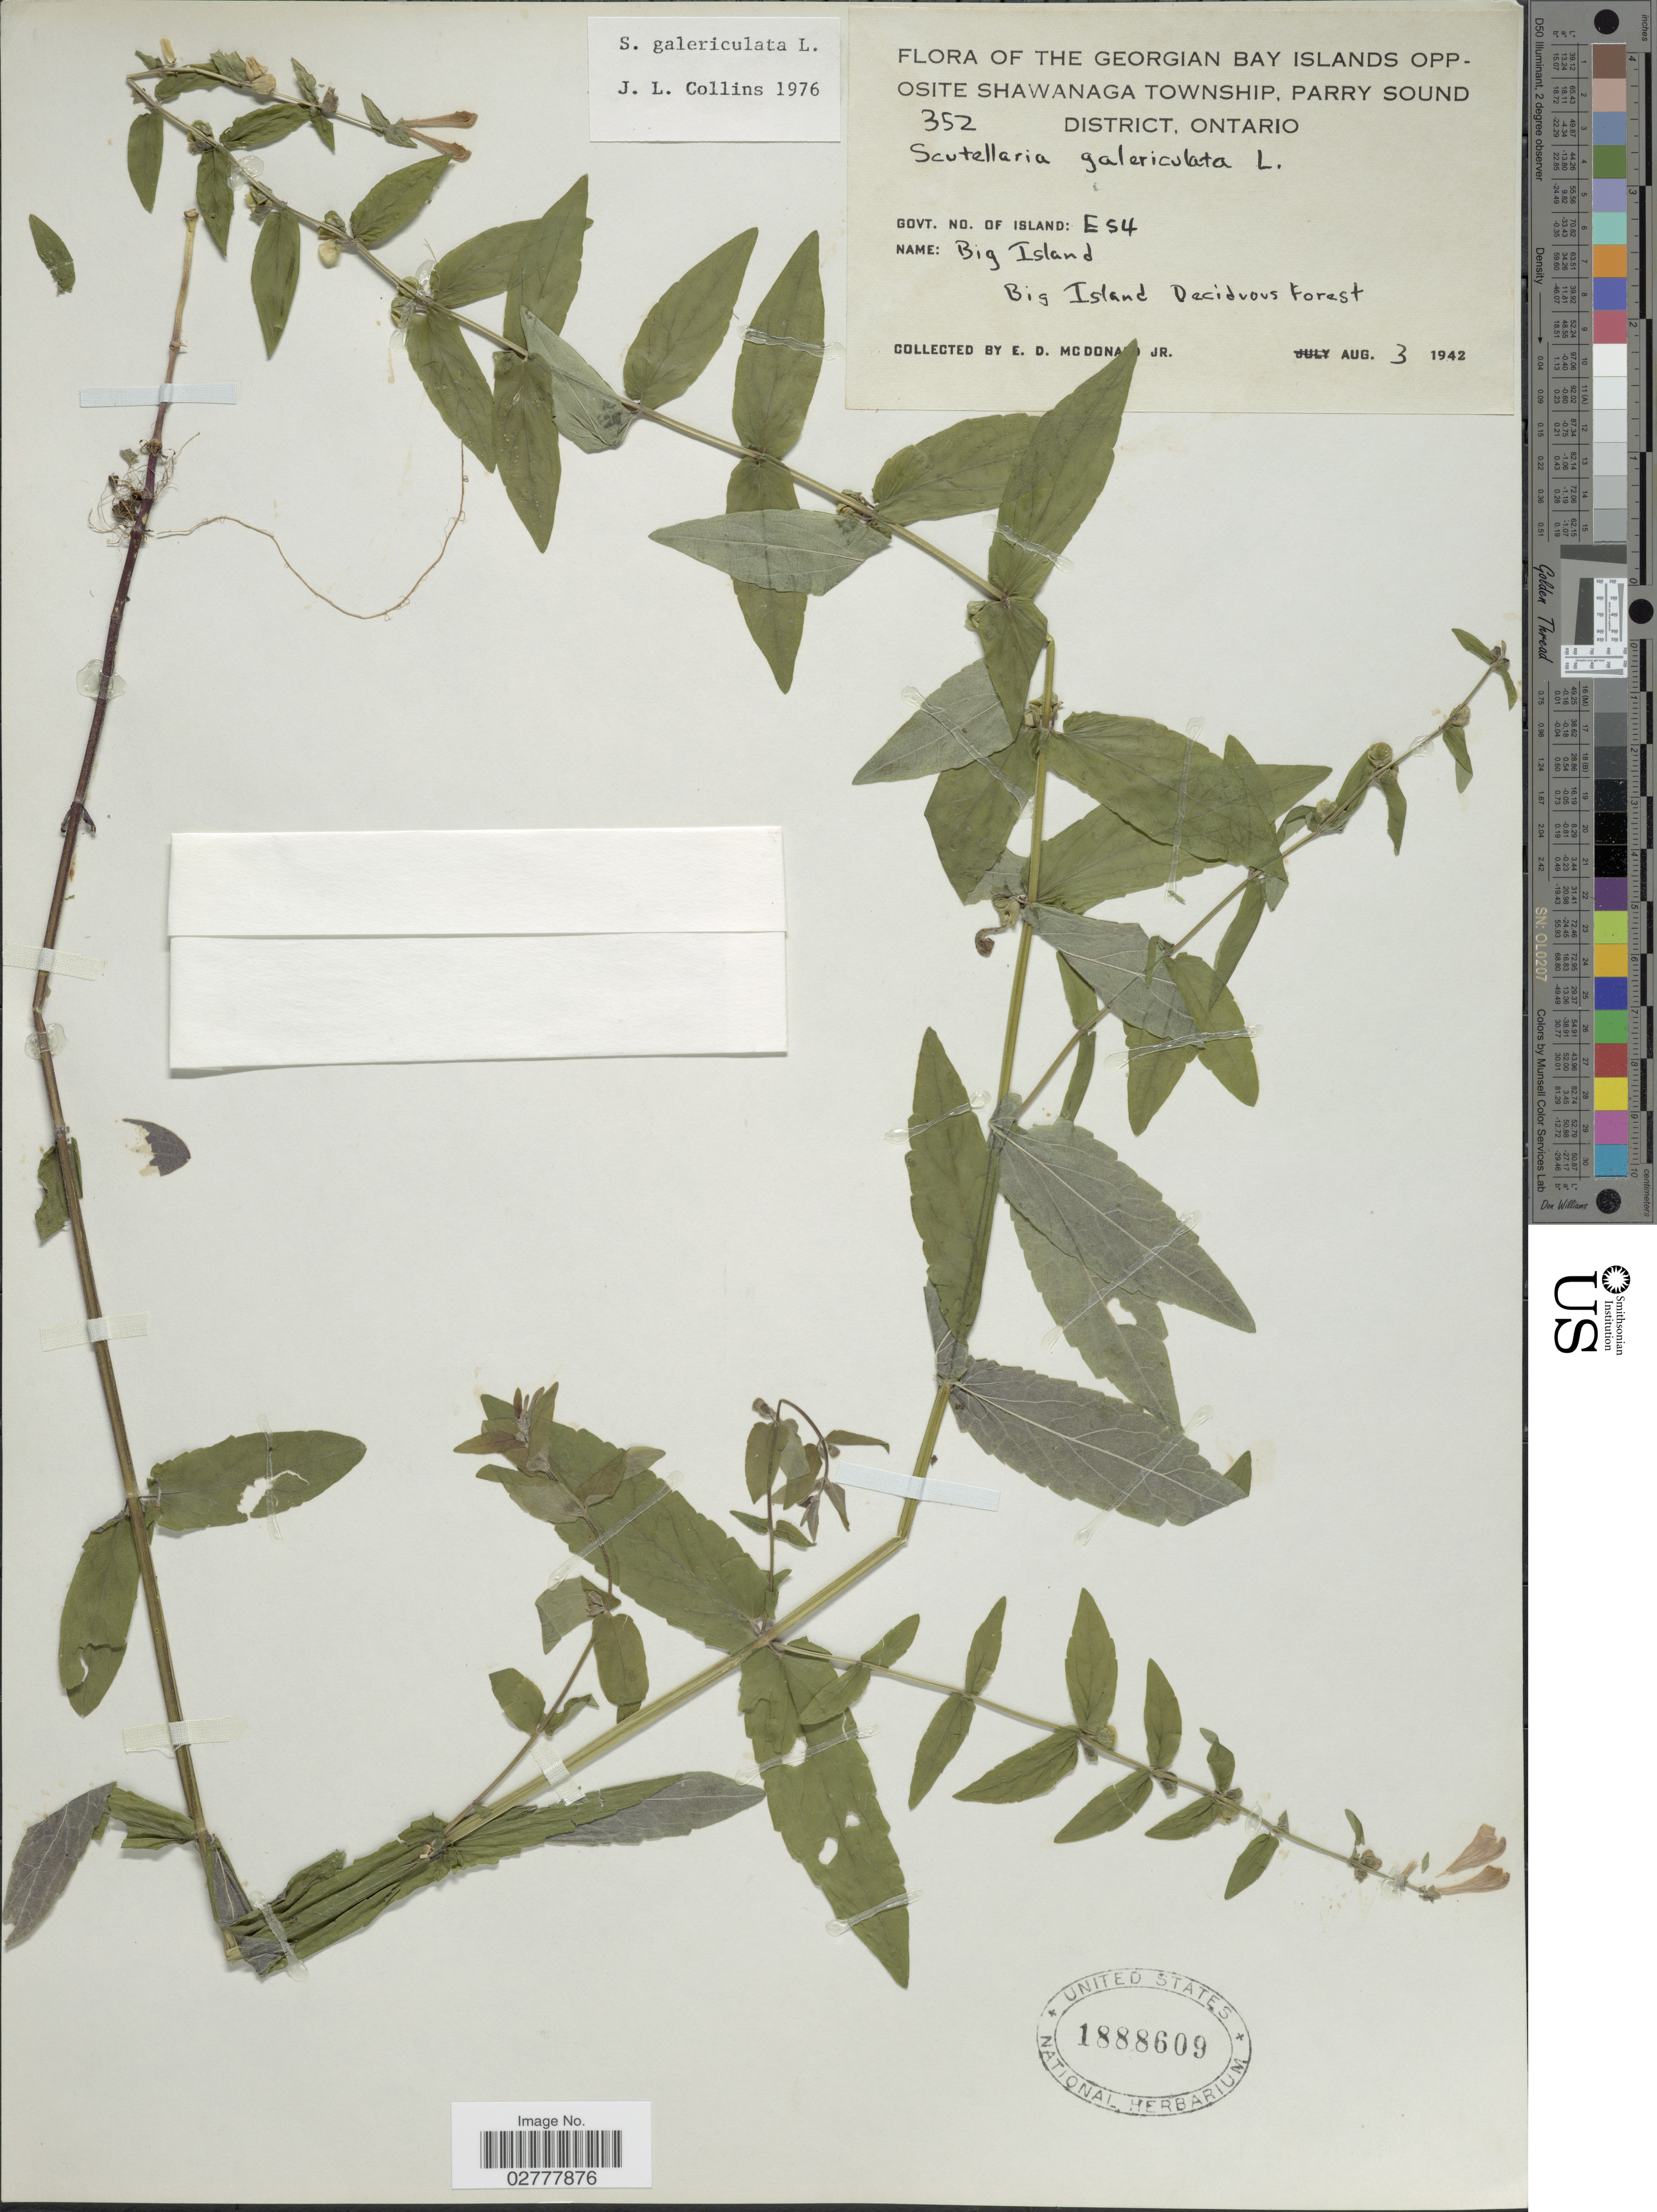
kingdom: Plantae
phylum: Tracheophyta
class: Magnoliopsida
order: Lamiales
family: Lamiaceae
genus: Scutellaria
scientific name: Scutellaria galericulata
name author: L.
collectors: E. D. McDonald Jr.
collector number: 352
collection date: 1942-08-03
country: Canada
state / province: Ontario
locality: Georgian Bay Islands opposite Shawanaga Township, Parry Sound District. Govt. No. of Island: E54. Big Island Deciduous Forest.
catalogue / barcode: US 1888609